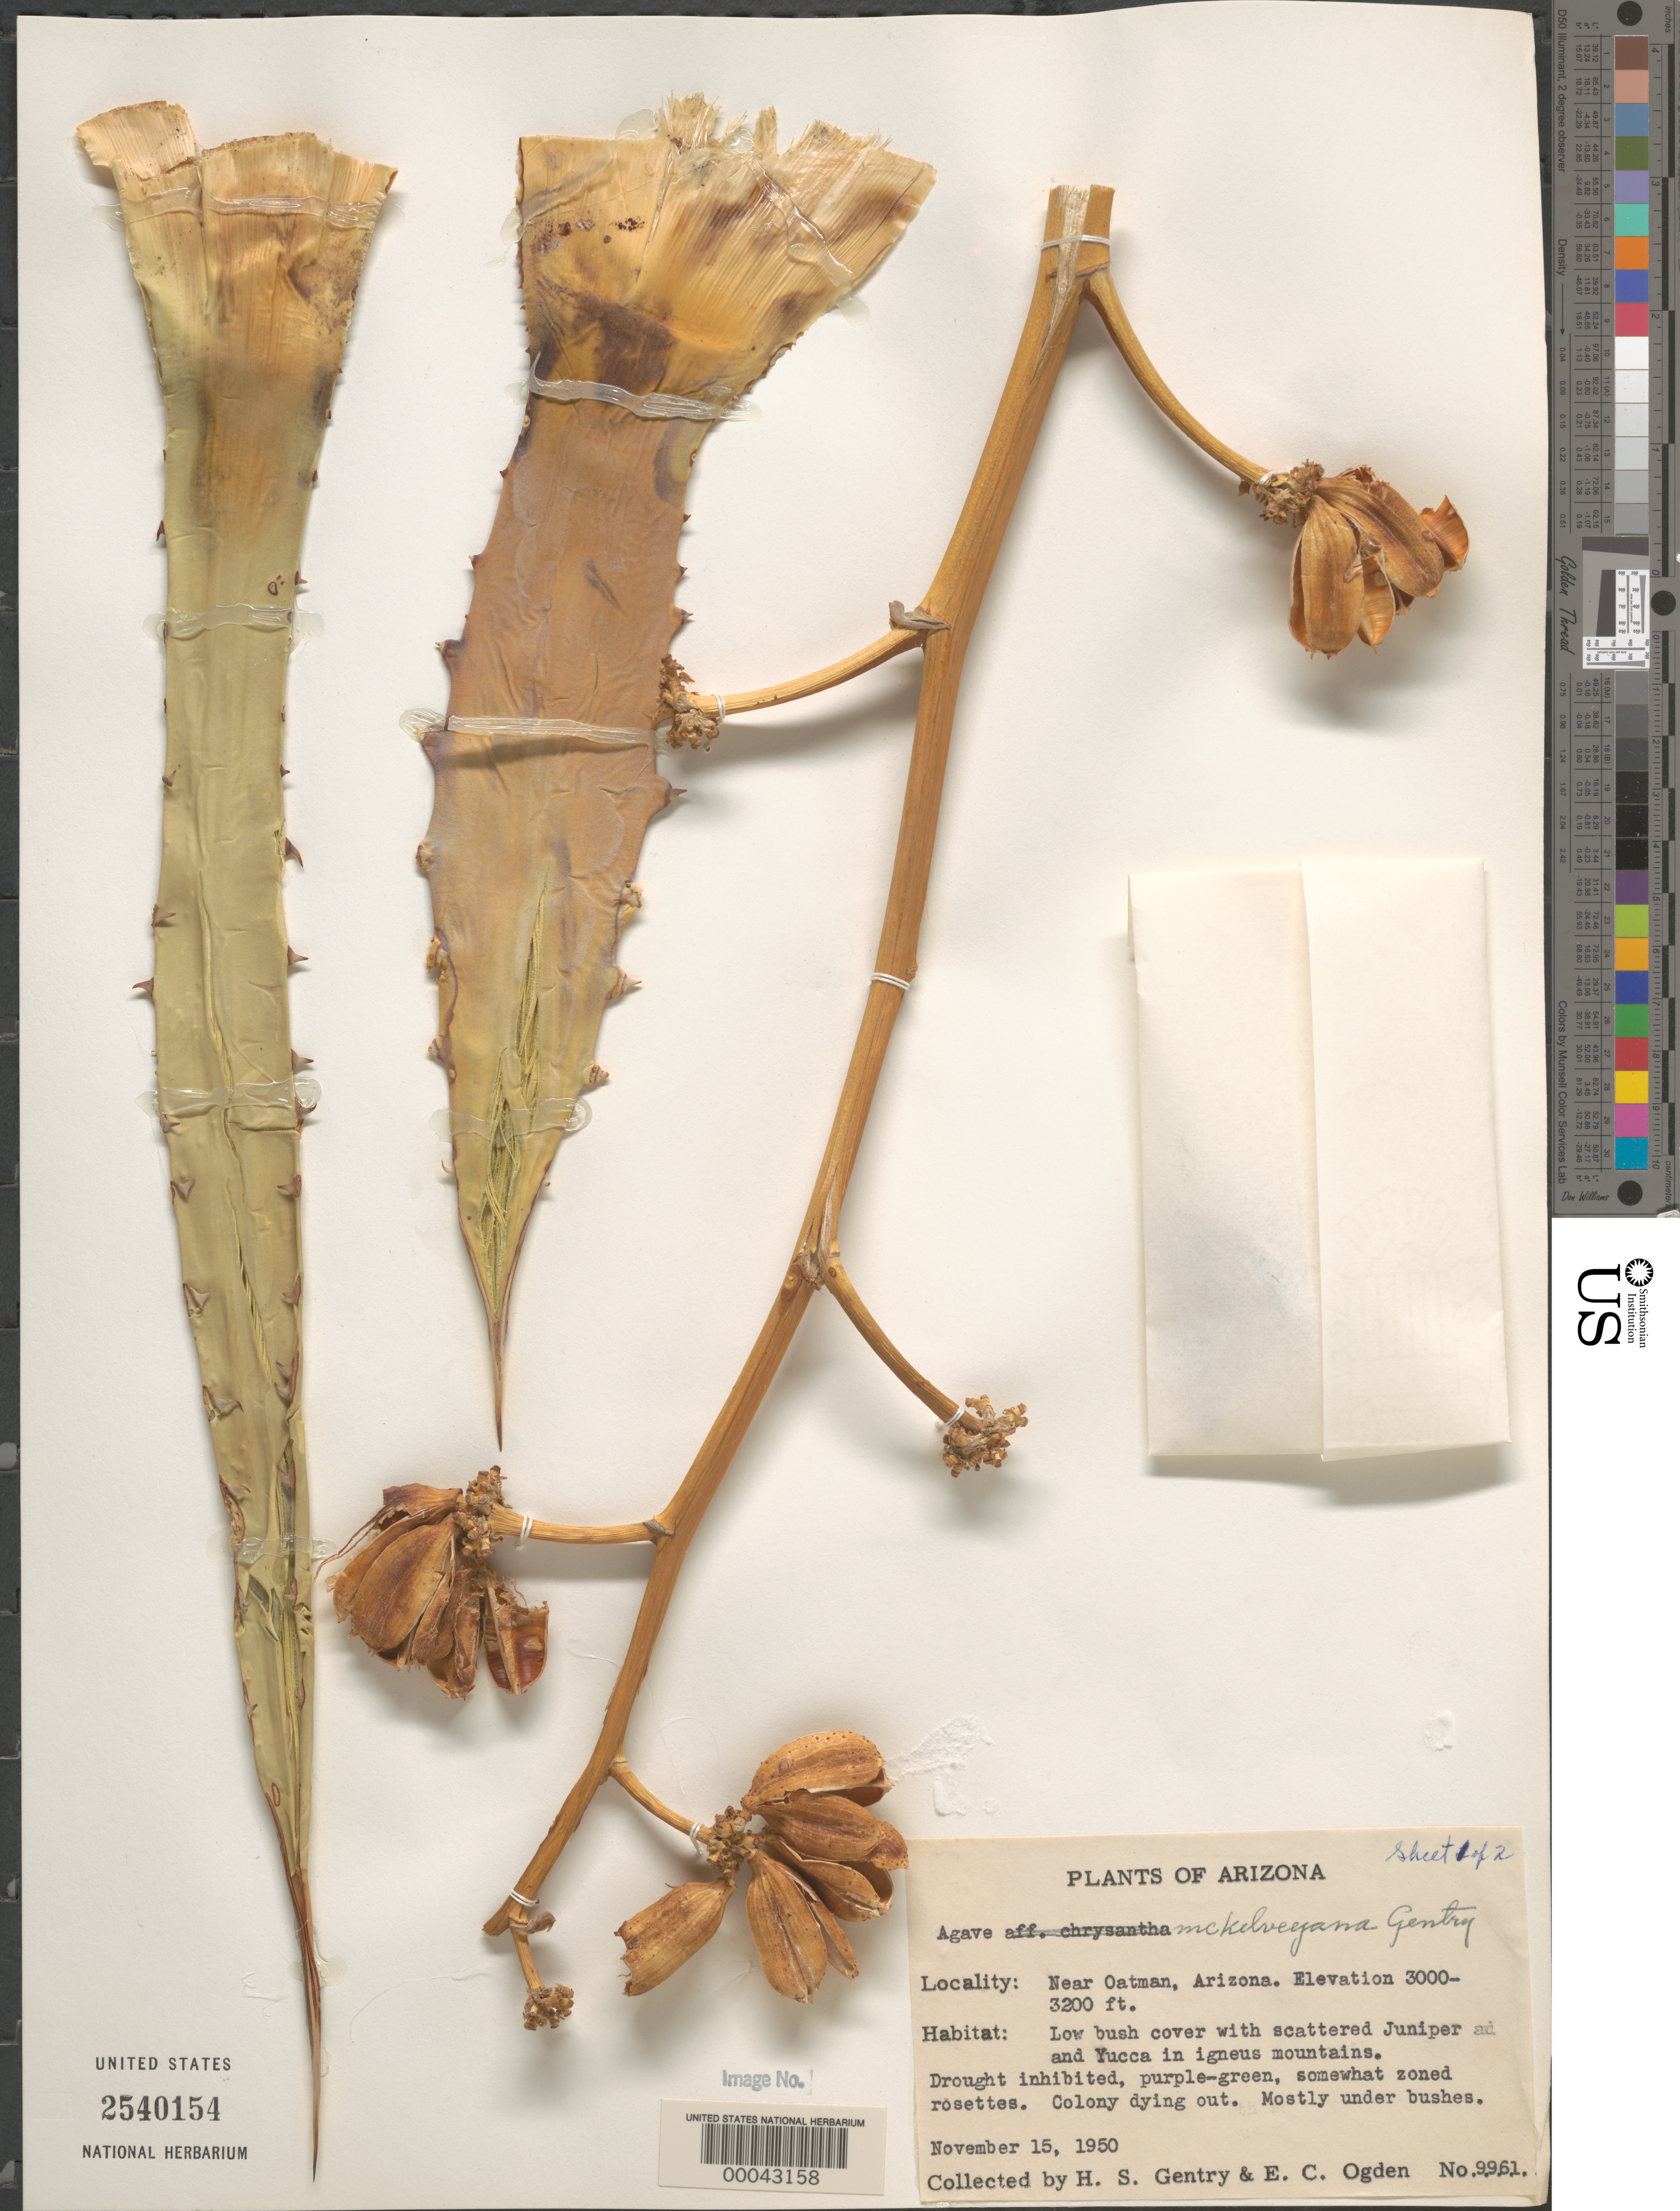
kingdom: Plantae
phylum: Tracheophyta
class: Liliopsida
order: Asparagales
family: Asparagaceae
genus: Agave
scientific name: Agave mckelveyana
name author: Gentry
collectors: H. S. Gentry & E. Ogden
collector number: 9961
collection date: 1950-11-15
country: United States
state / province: Arizona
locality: Near Oatman, Arizona.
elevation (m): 914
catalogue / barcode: US 2540154